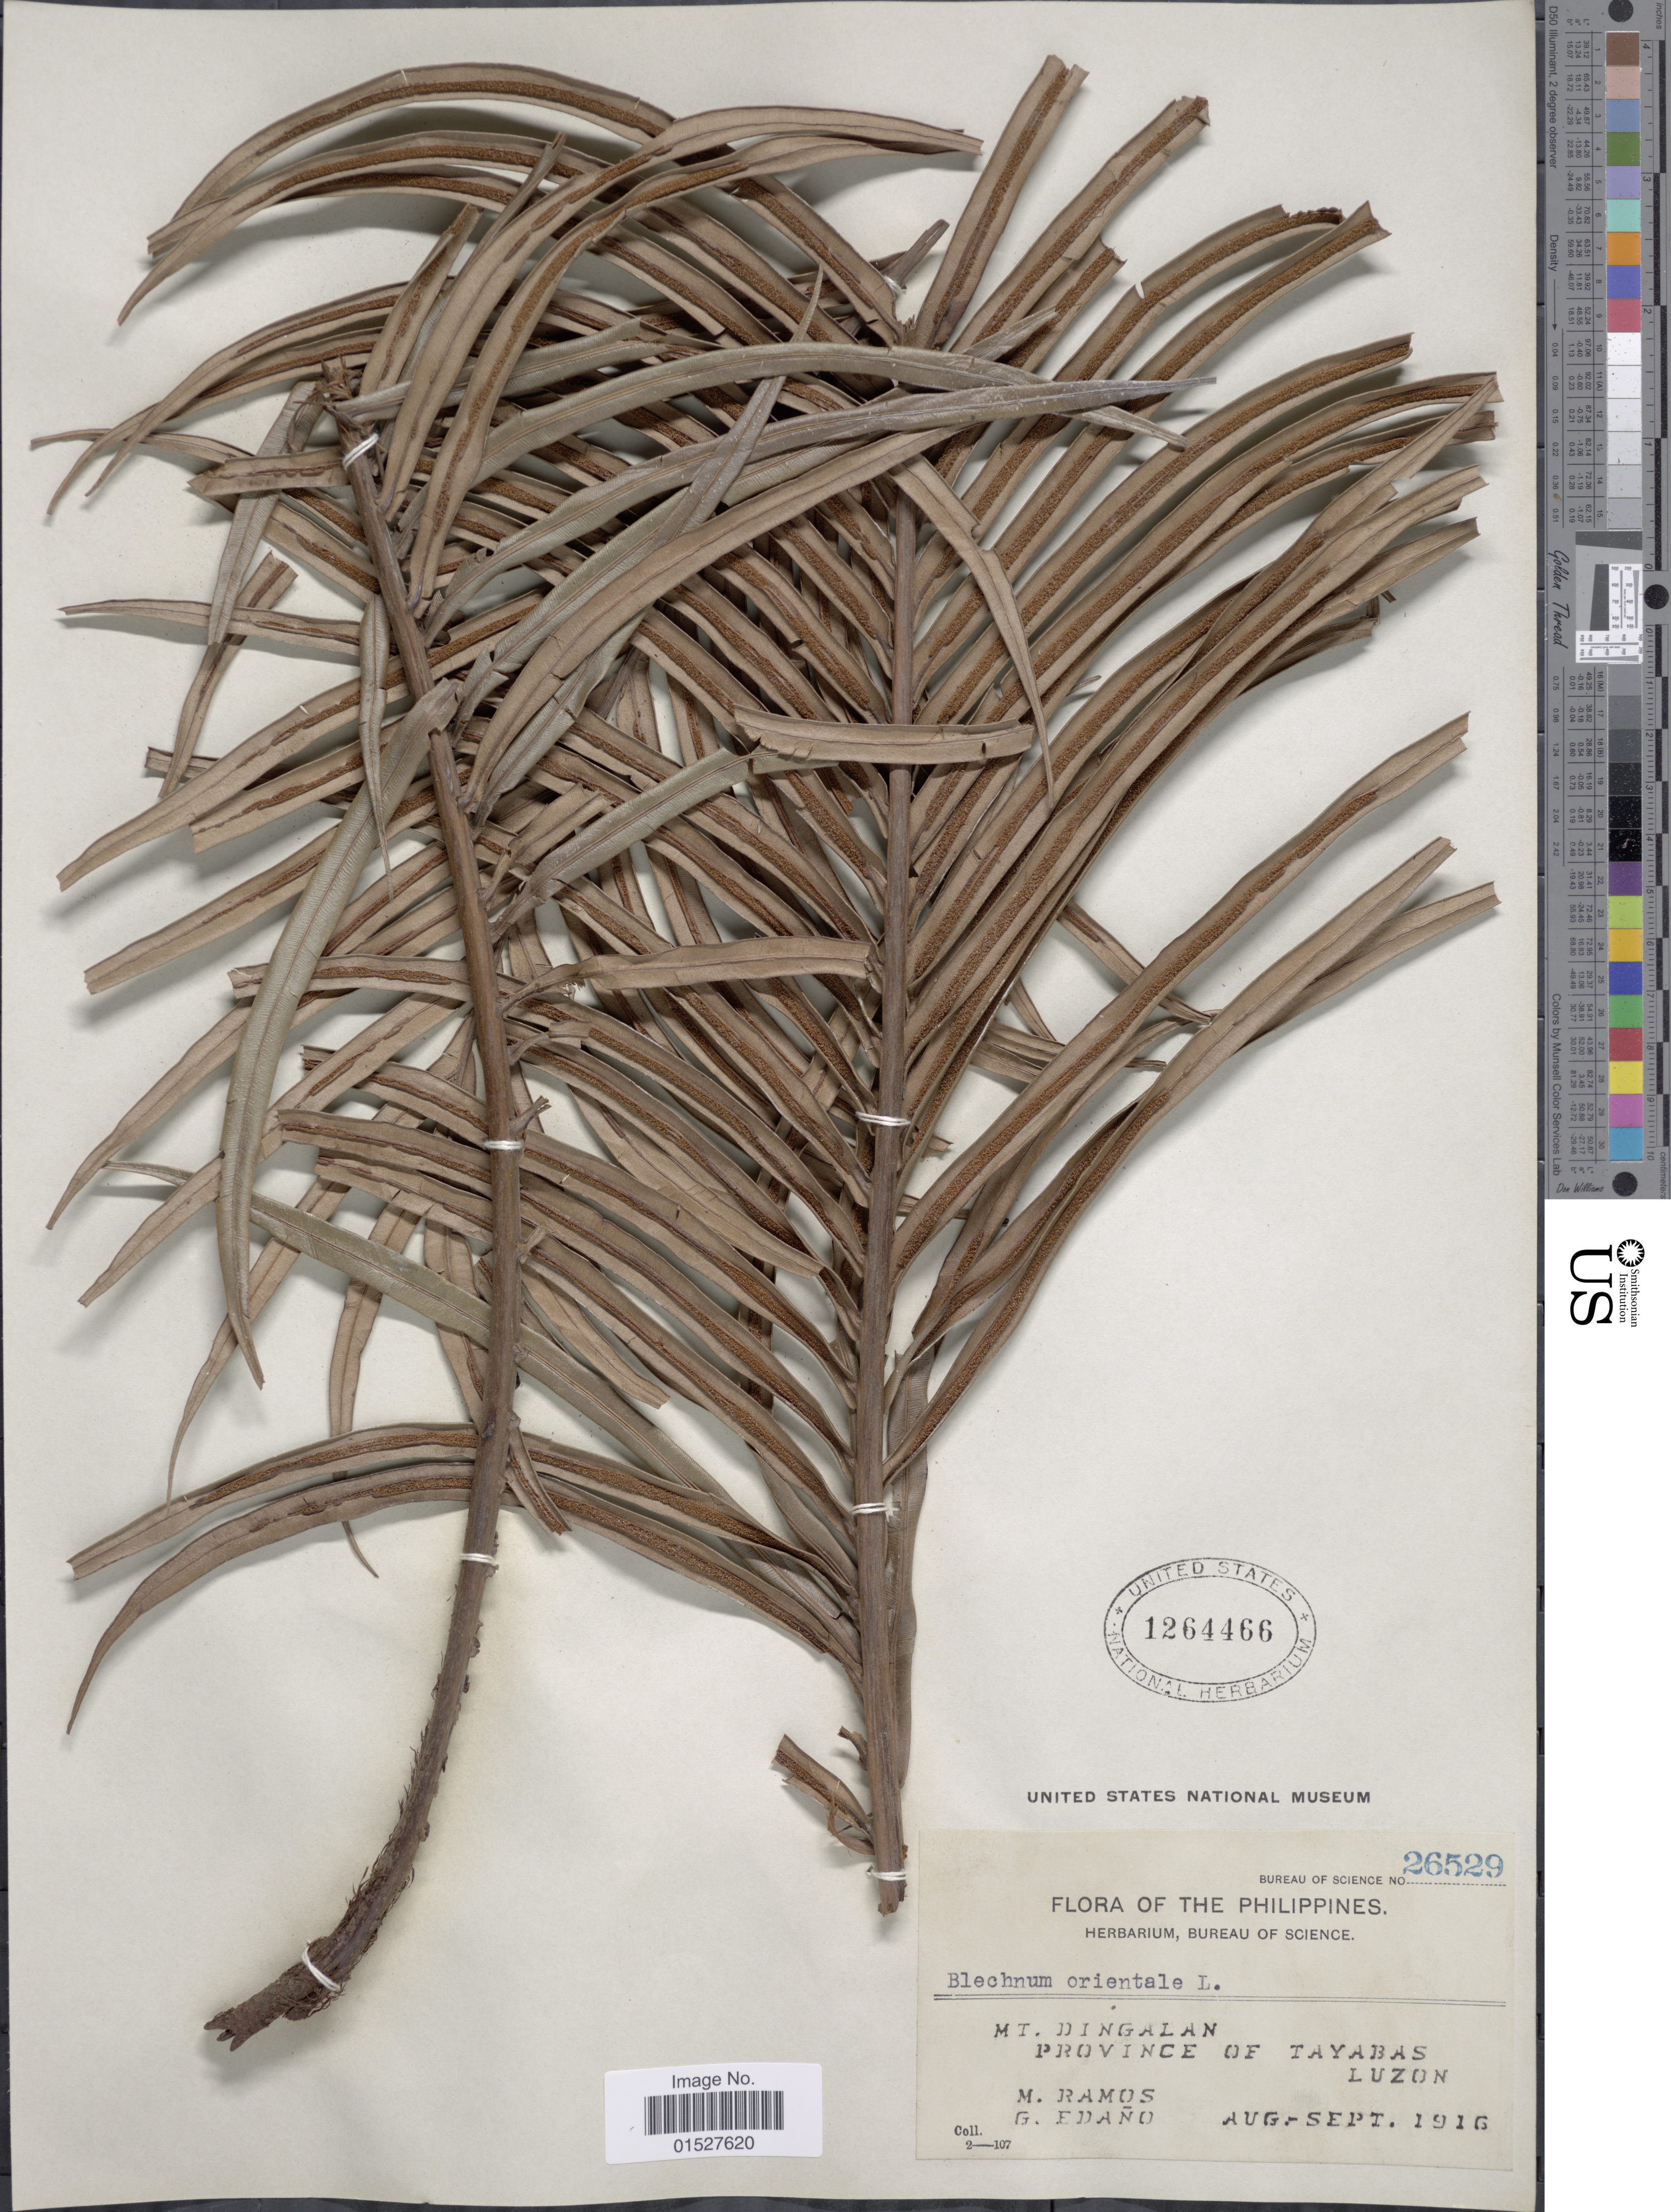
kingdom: Plantae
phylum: Tracheophyta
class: Polypodiopsida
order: Polypodiales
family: Blechnaceae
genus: Blechnum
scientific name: Blechnum orientale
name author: L.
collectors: M. Ramos & G. Edaño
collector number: Bureau of Science 26529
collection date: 1916-08/1916-09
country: Philippines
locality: Mt. Dingalan. Province of Tayabas, Luzon.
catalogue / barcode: US 1264466